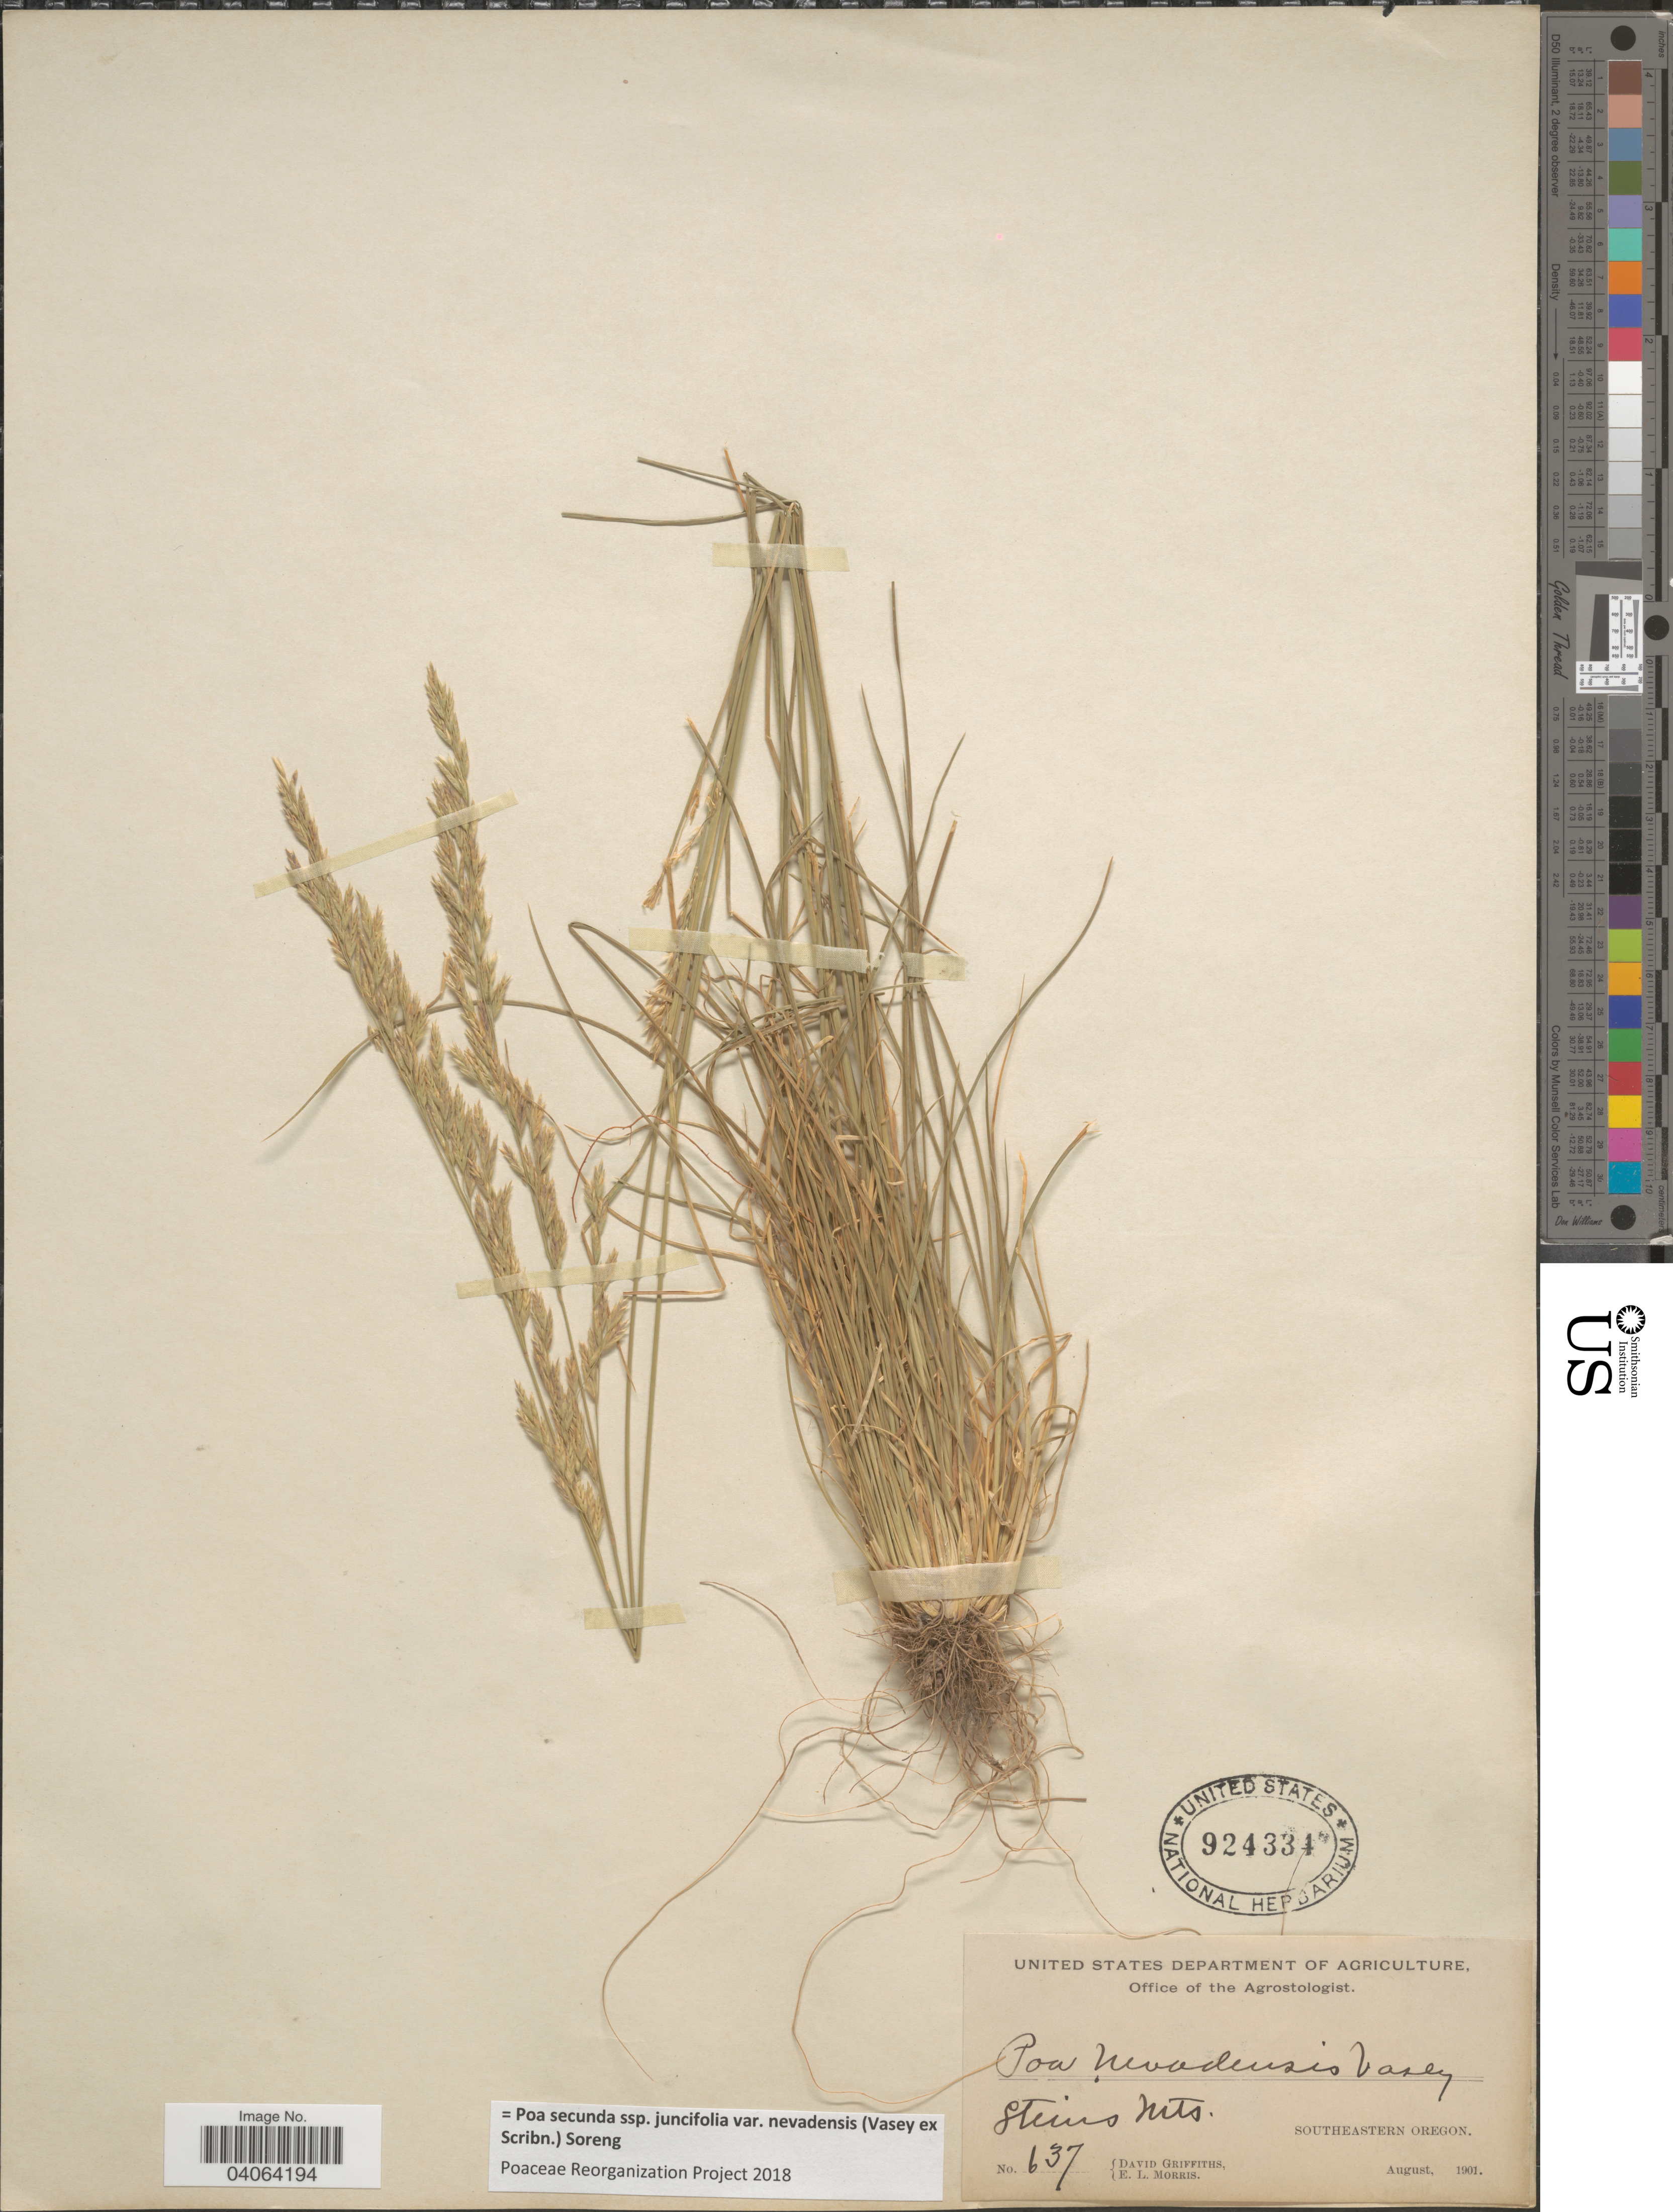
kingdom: Plantae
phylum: Tracheophyta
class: Liliopsida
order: Poales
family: Poaceae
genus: Poa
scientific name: Poa secunda subsp. juncifolia var. nevadensis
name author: (Vasey ex Scribn.) Soreng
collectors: D. Griffiths & E. Morris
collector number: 637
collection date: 1901-08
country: United States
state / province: Oregon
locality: Steins Mts. Southeastern Oregon.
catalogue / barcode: US 924334